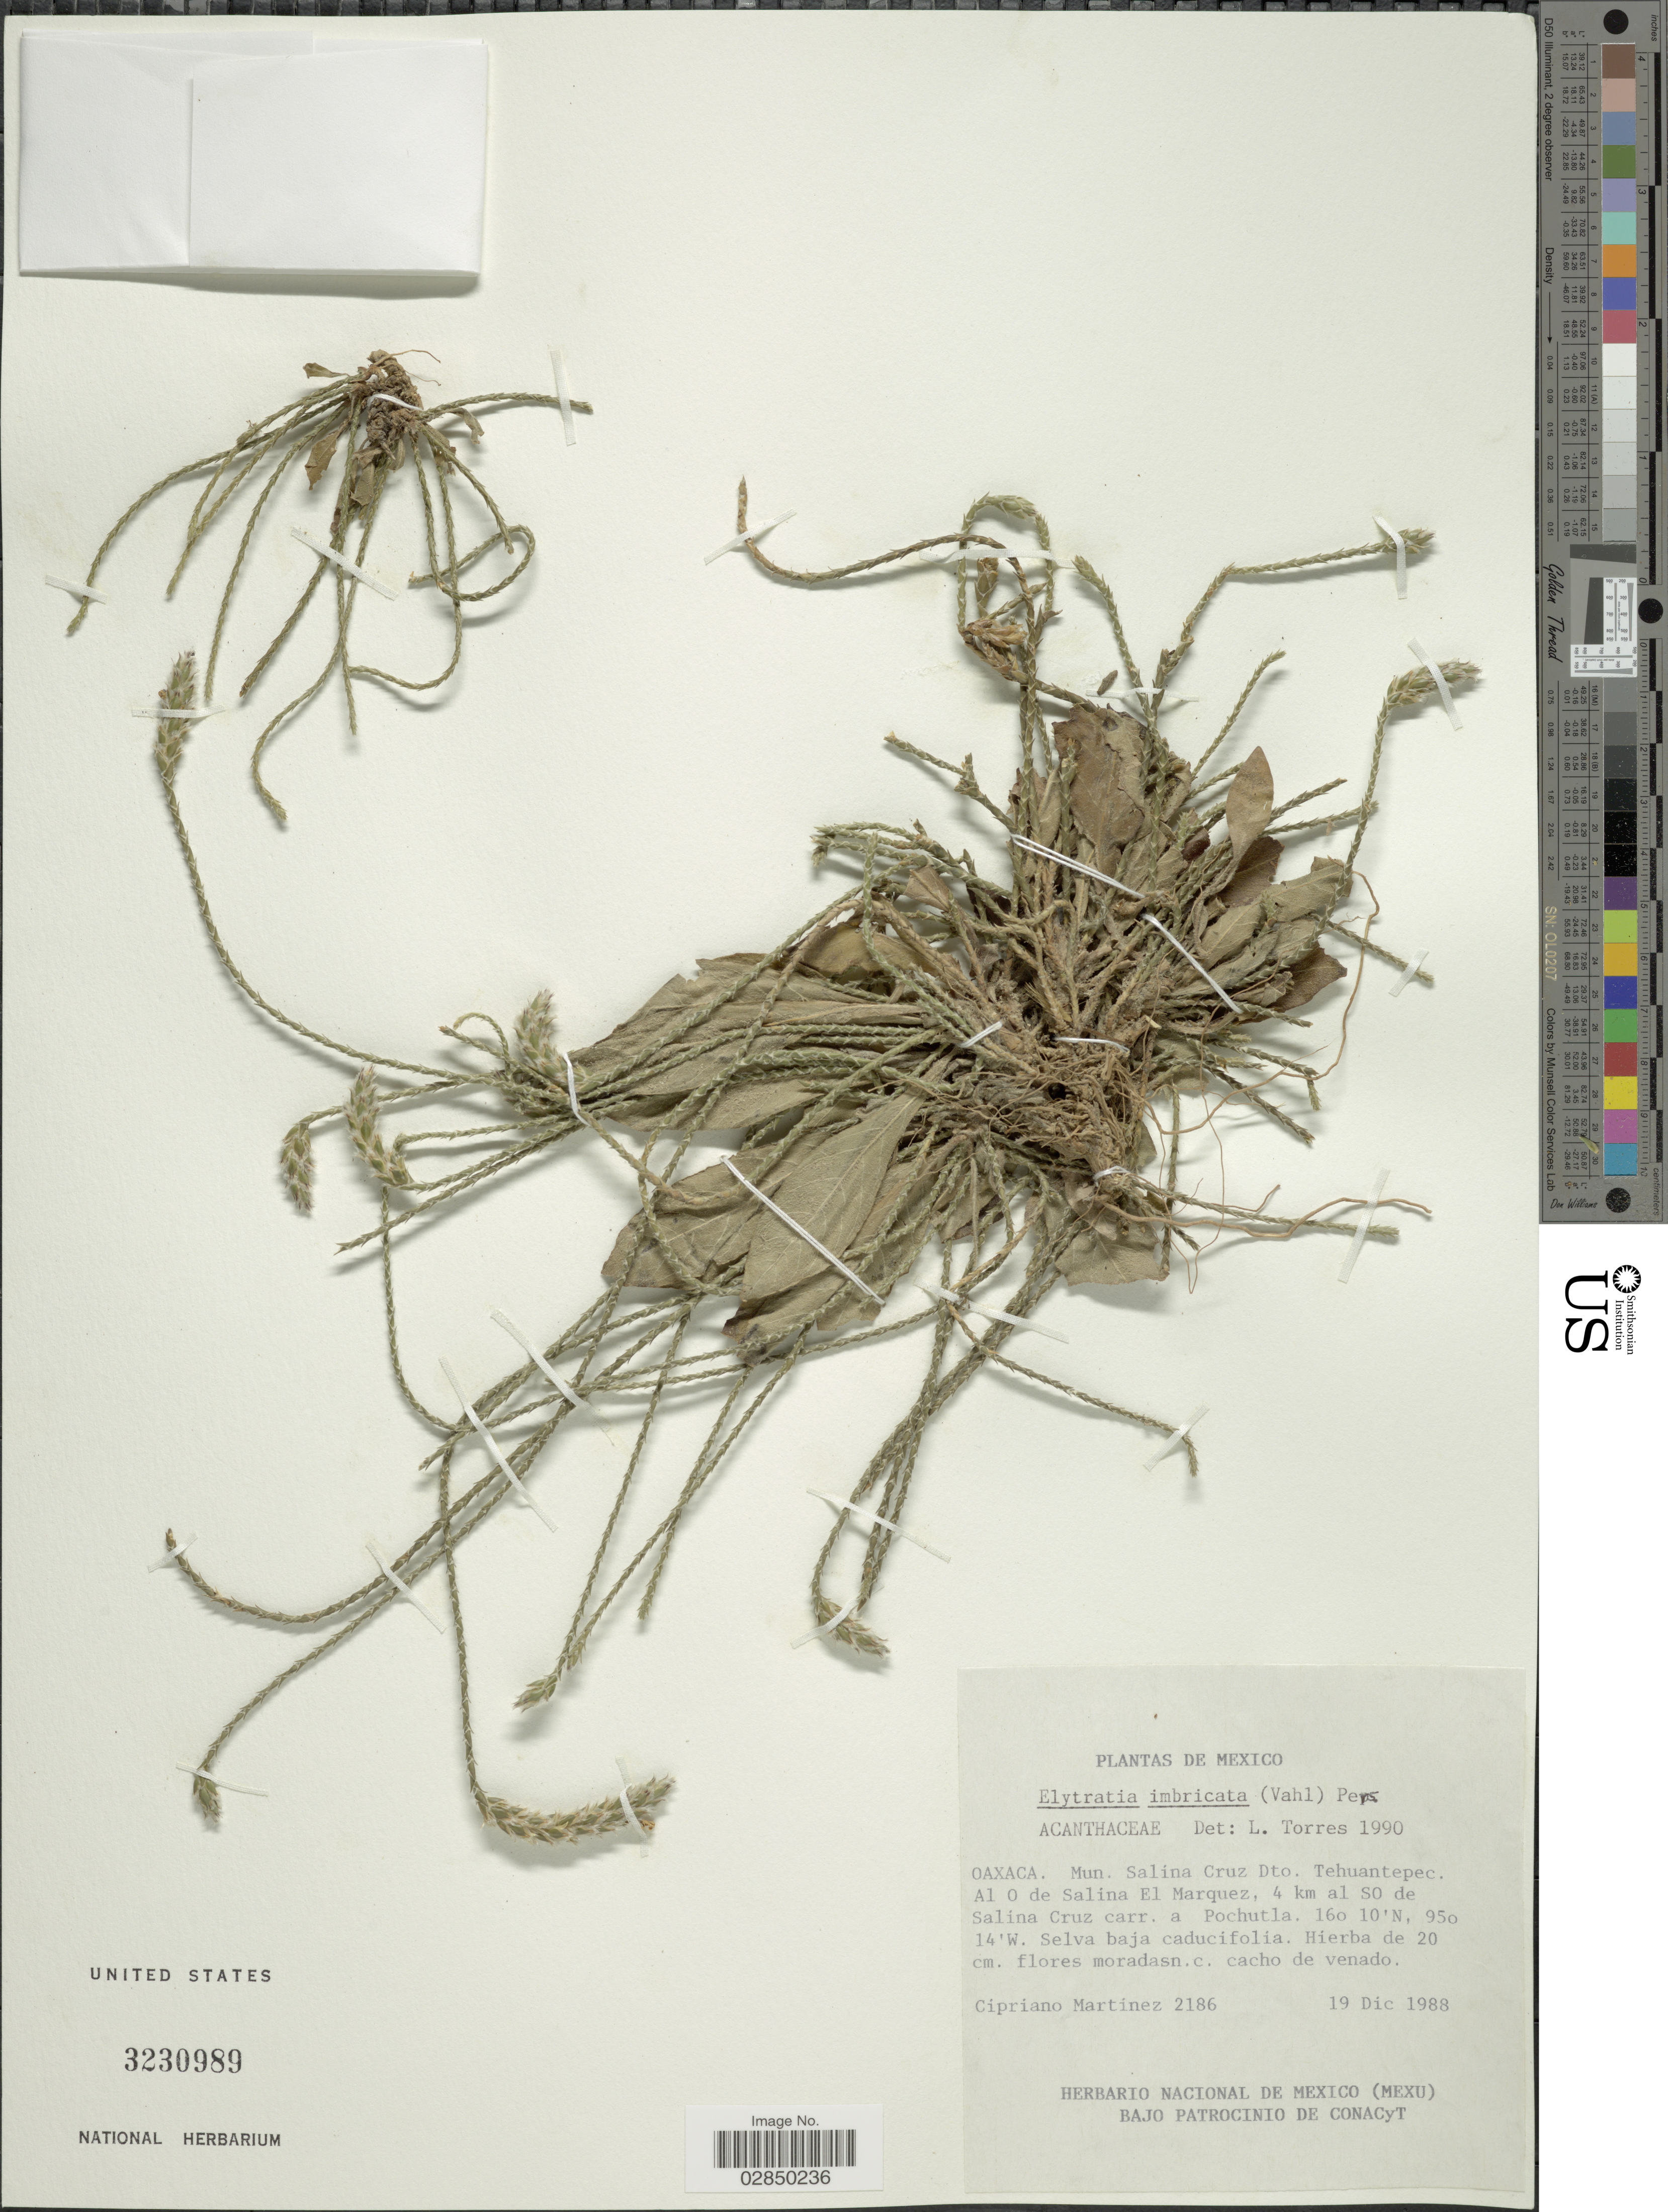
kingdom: Plantae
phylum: Tracheophyta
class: Magnoliopsida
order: Lamiales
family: Acanthaceae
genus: Elytraria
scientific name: Elytraria imbricata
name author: (Vahl) Pers.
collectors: C. Martínez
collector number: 2186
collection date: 1988-12-19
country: Mexico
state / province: Oaxaca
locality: Mun. Salina Cruz Dto. Tehuantepec. Al O de Salina El Marquez, 4 km al SO de Salina Cruz carr. a Pochutla.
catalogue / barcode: US 3230989